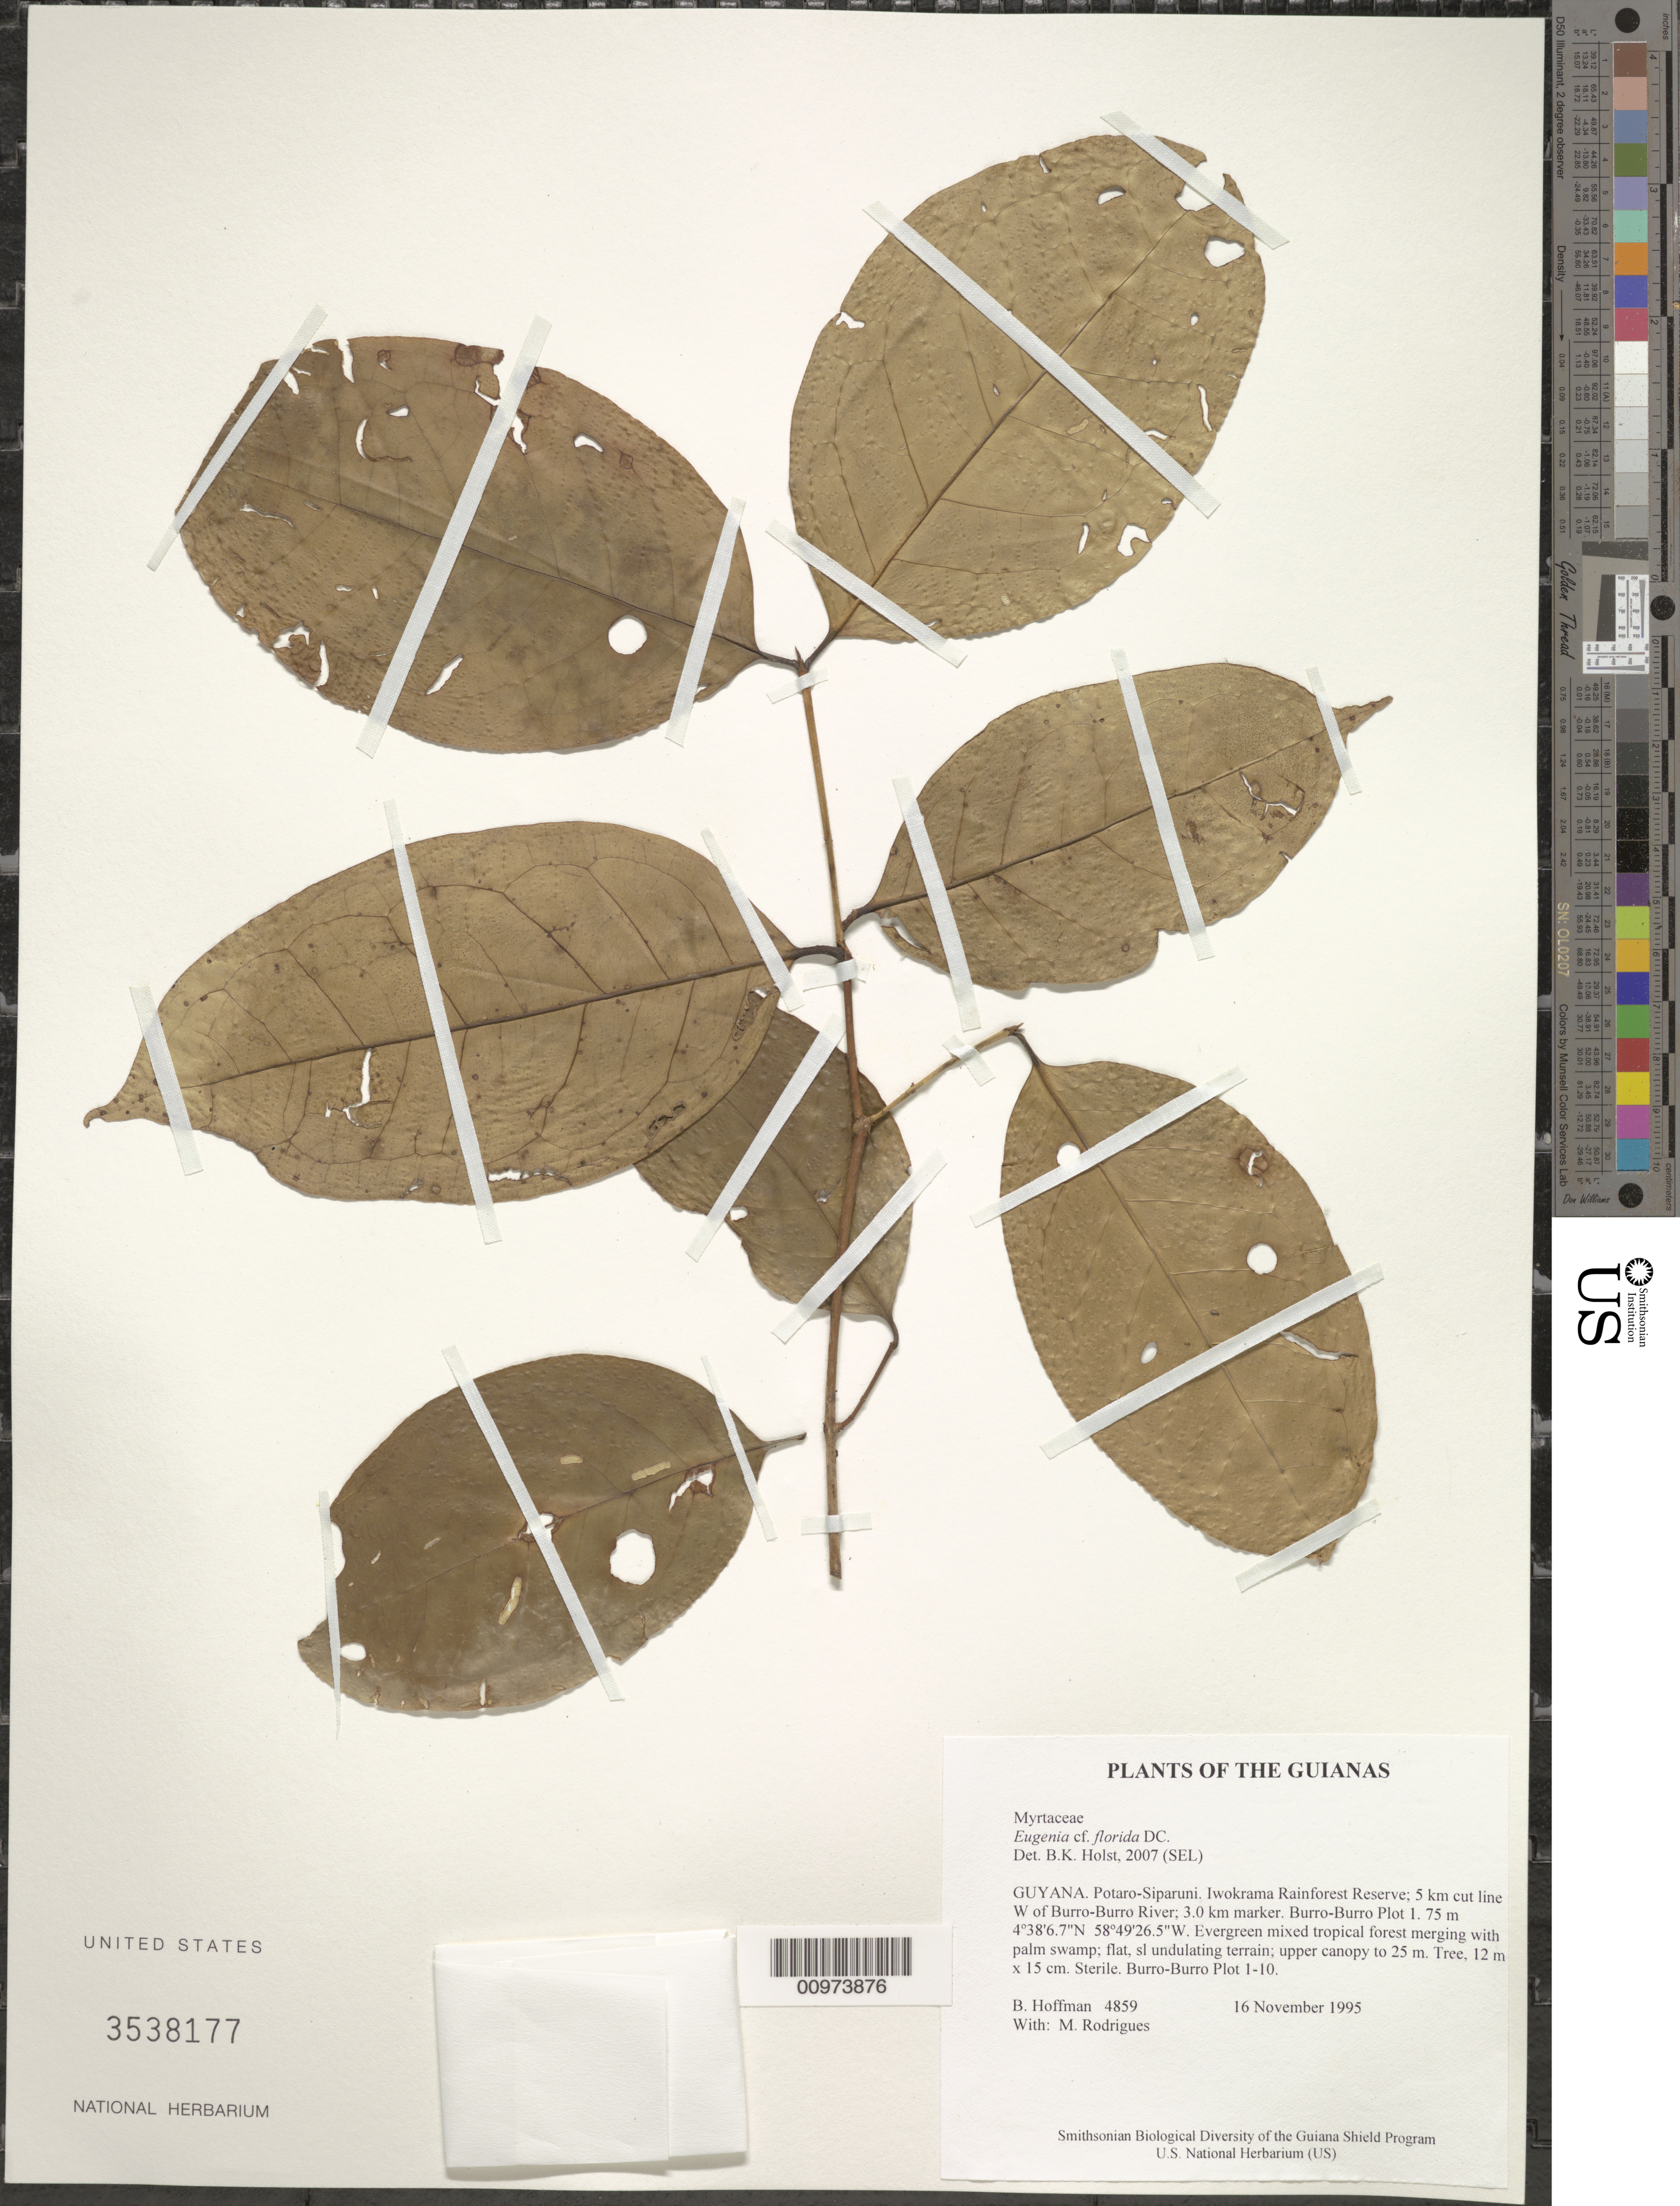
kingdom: Plantae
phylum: Tracheophyta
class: Magnoliopsida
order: Myrtales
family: Myrtaceae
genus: Eugenia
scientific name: Eugenia florida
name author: DC.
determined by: Holst, Bruce K.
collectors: B. Hoffman & M. T. Rodrigues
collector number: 4859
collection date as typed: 16 November 1995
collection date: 1995-11-16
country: Guyana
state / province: Potaro-Siparuni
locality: Iwokrama Rainforest Reserve; 5 km cut line W of Burro-Burro River; 3.0 km marker. Burro-Burro Plot 1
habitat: Evergreen mixed tropical forest merging with palm swamp; flat, sl undulating terrain; upper canopy to 25 m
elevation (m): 75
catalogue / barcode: US 3538177